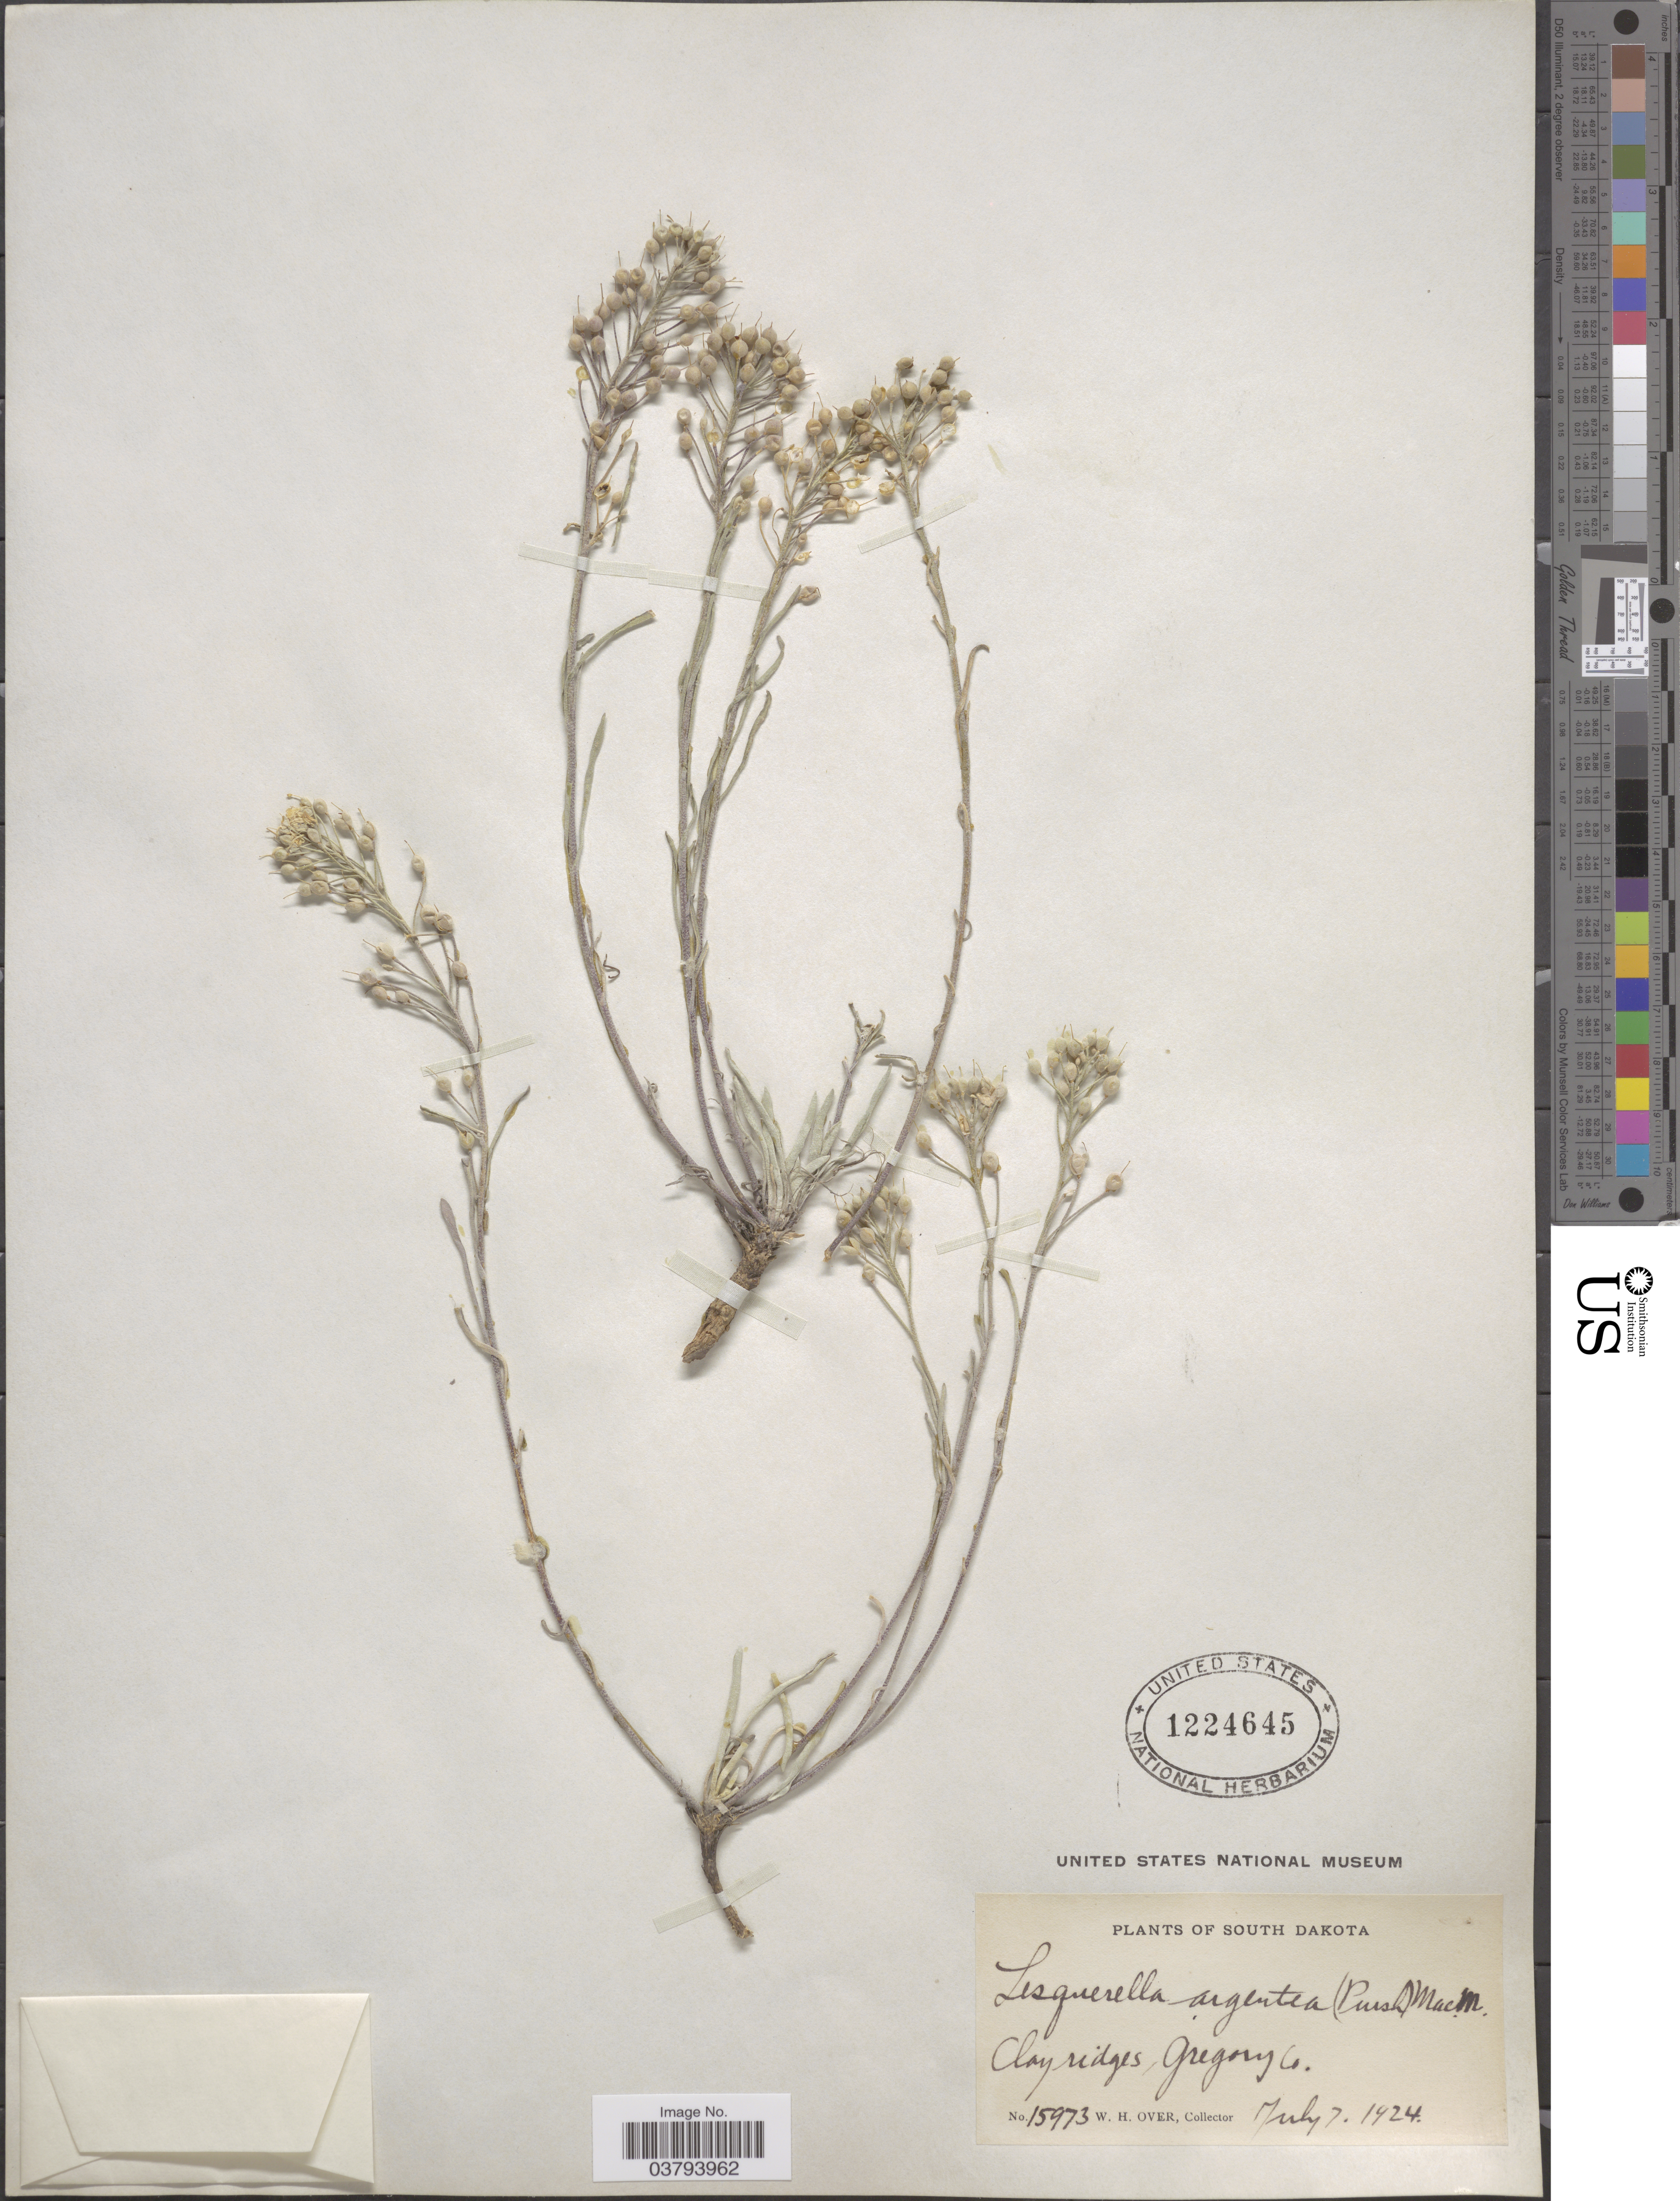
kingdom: Plantae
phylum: Tracheophyta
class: Magnoliopsida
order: Brassicales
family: Brassicaceae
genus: Lesquerella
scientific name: Lesquerella ludoviciana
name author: (Nutt.) S. Watson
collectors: W. Over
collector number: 15973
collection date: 1924-07-07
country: United States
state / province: South Dakota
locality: Clay ridges, Gregory Co.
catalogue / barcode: US 1224645